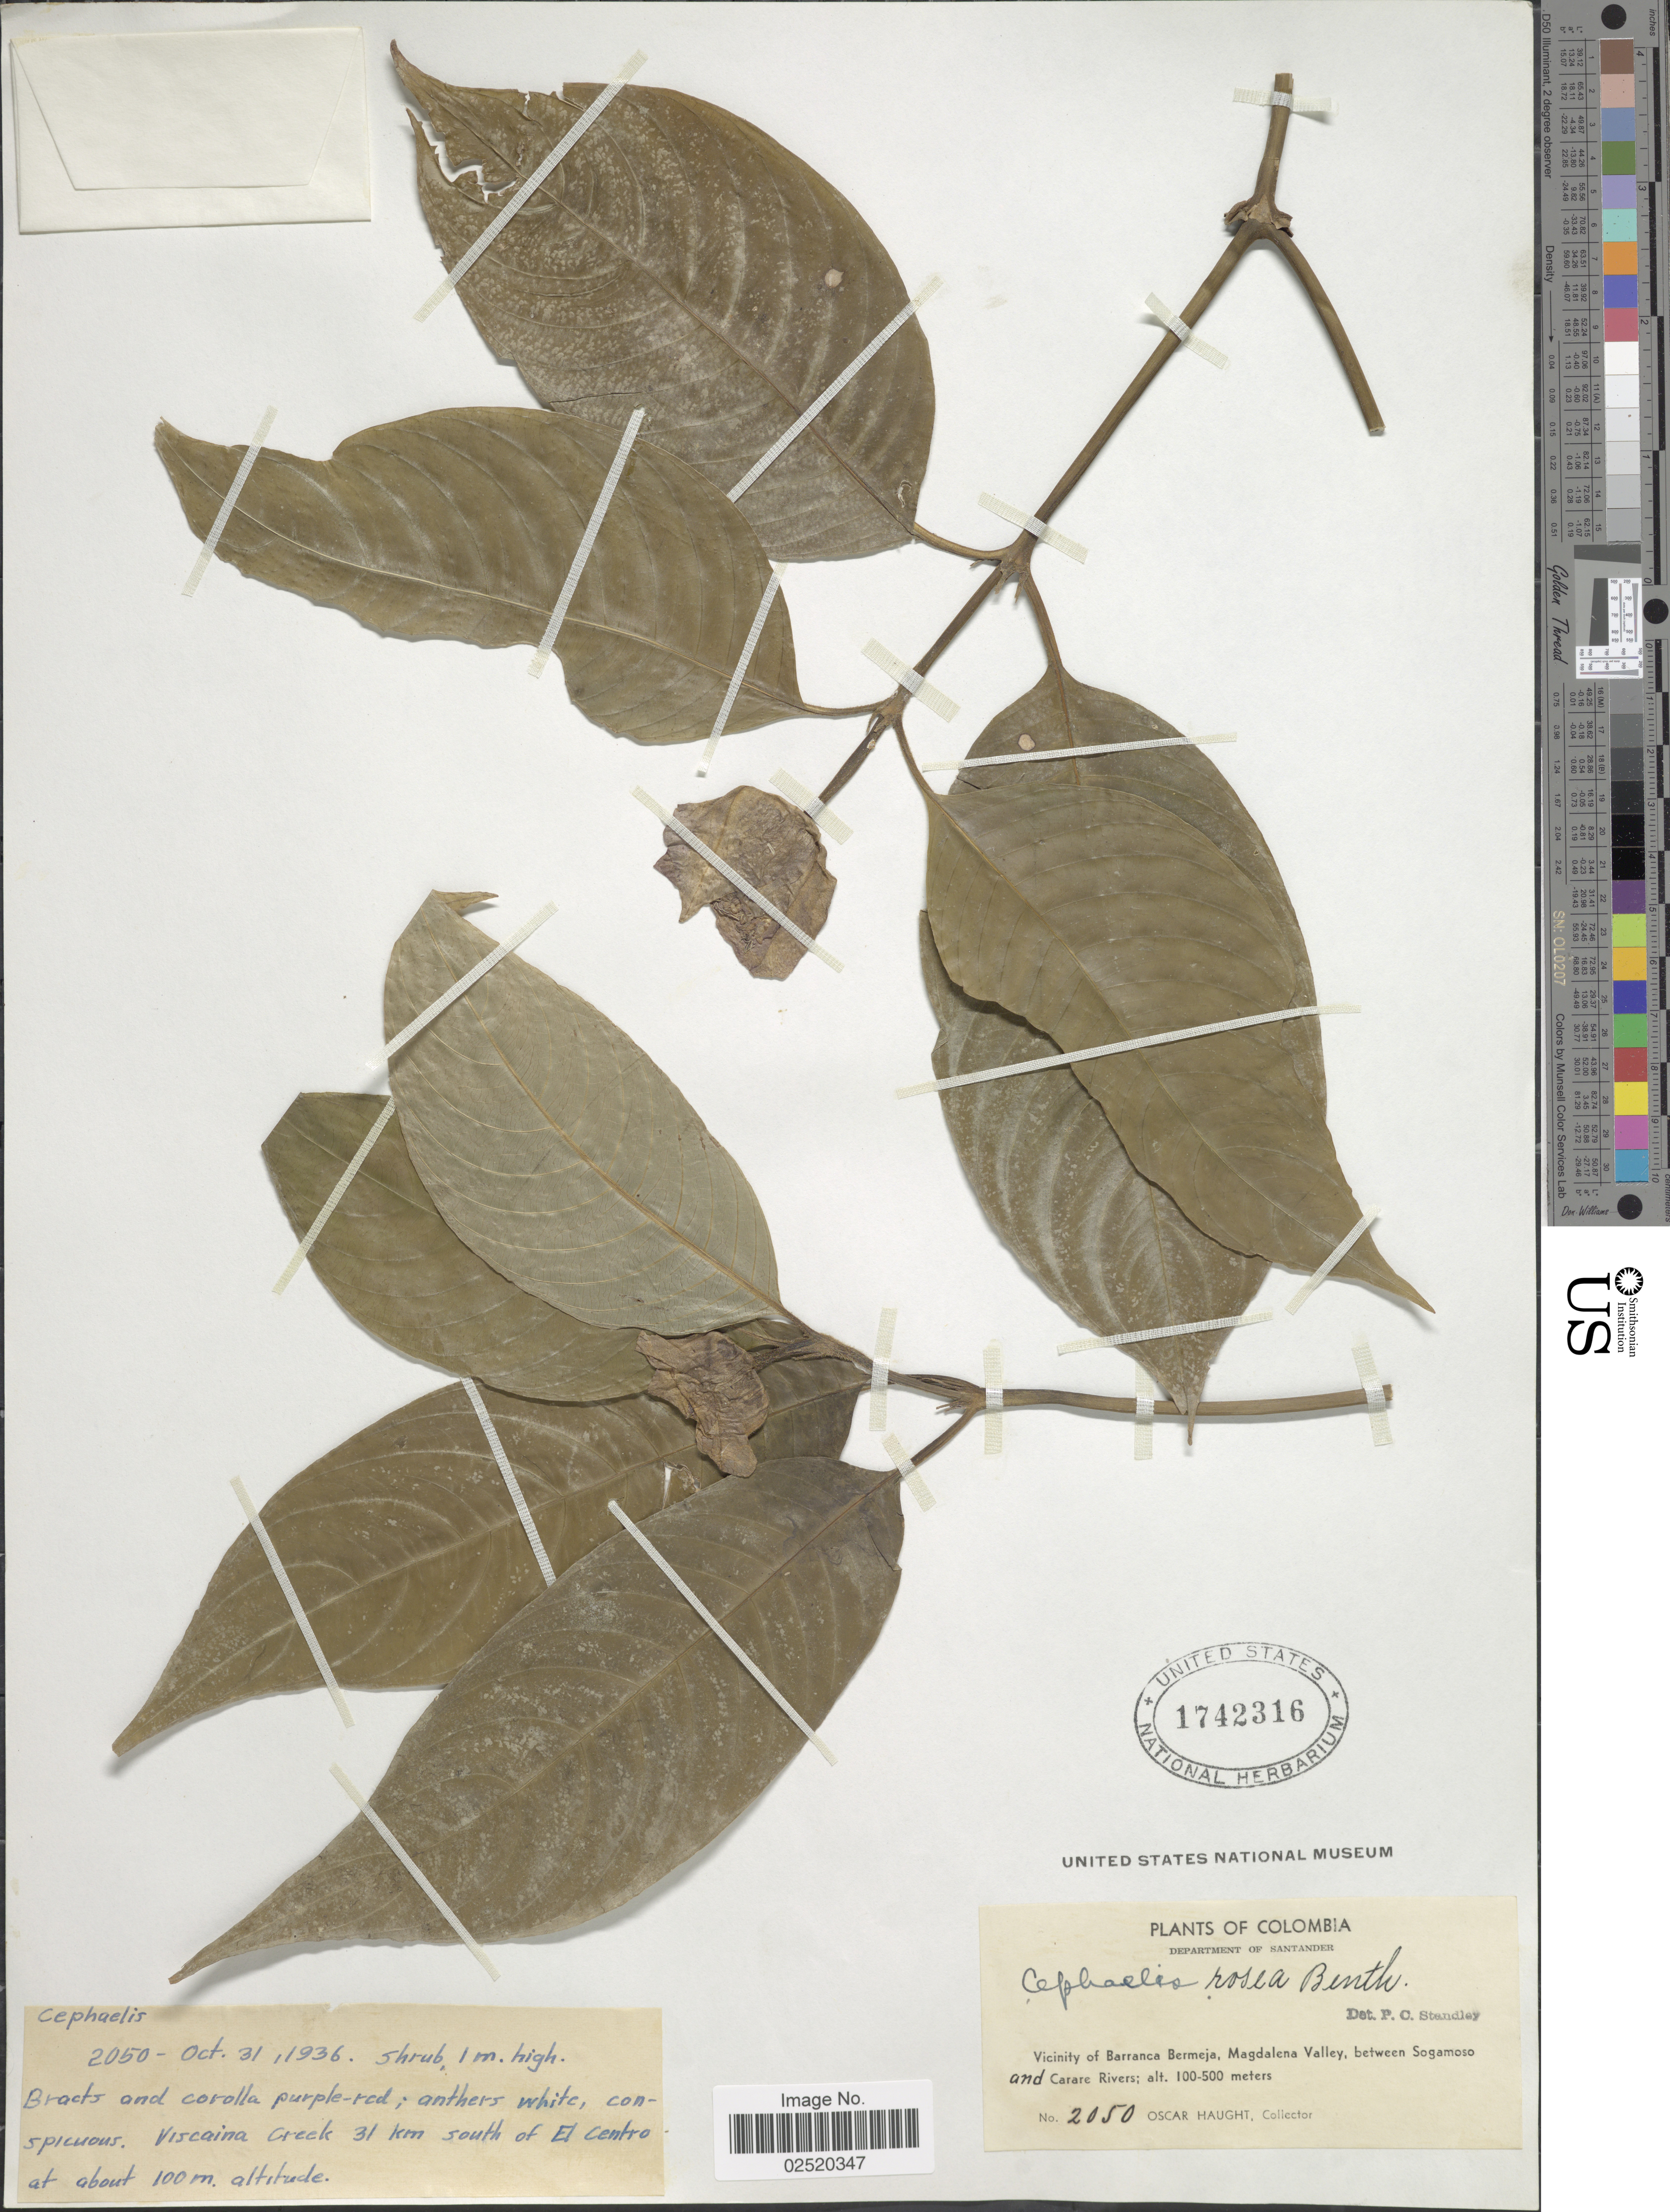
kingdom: Plantae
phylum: Tracheophyta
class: Magnoliopsida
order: Gentianales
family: Rubiaceae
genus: Psychotria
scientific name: Psychotria rosea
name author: (Benth.) Müll. Arg.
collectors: O. L. Haught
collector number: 2050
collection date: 1936-10-31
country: Colombia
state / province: Santander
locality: Department of Santander, Vicinity of Barranca Bermeja, Magdalena Valley, between Sogamoso and Carare Rivers, Viscaina creek 31 km south of El Centro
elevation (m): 100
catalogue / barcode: US 1742316